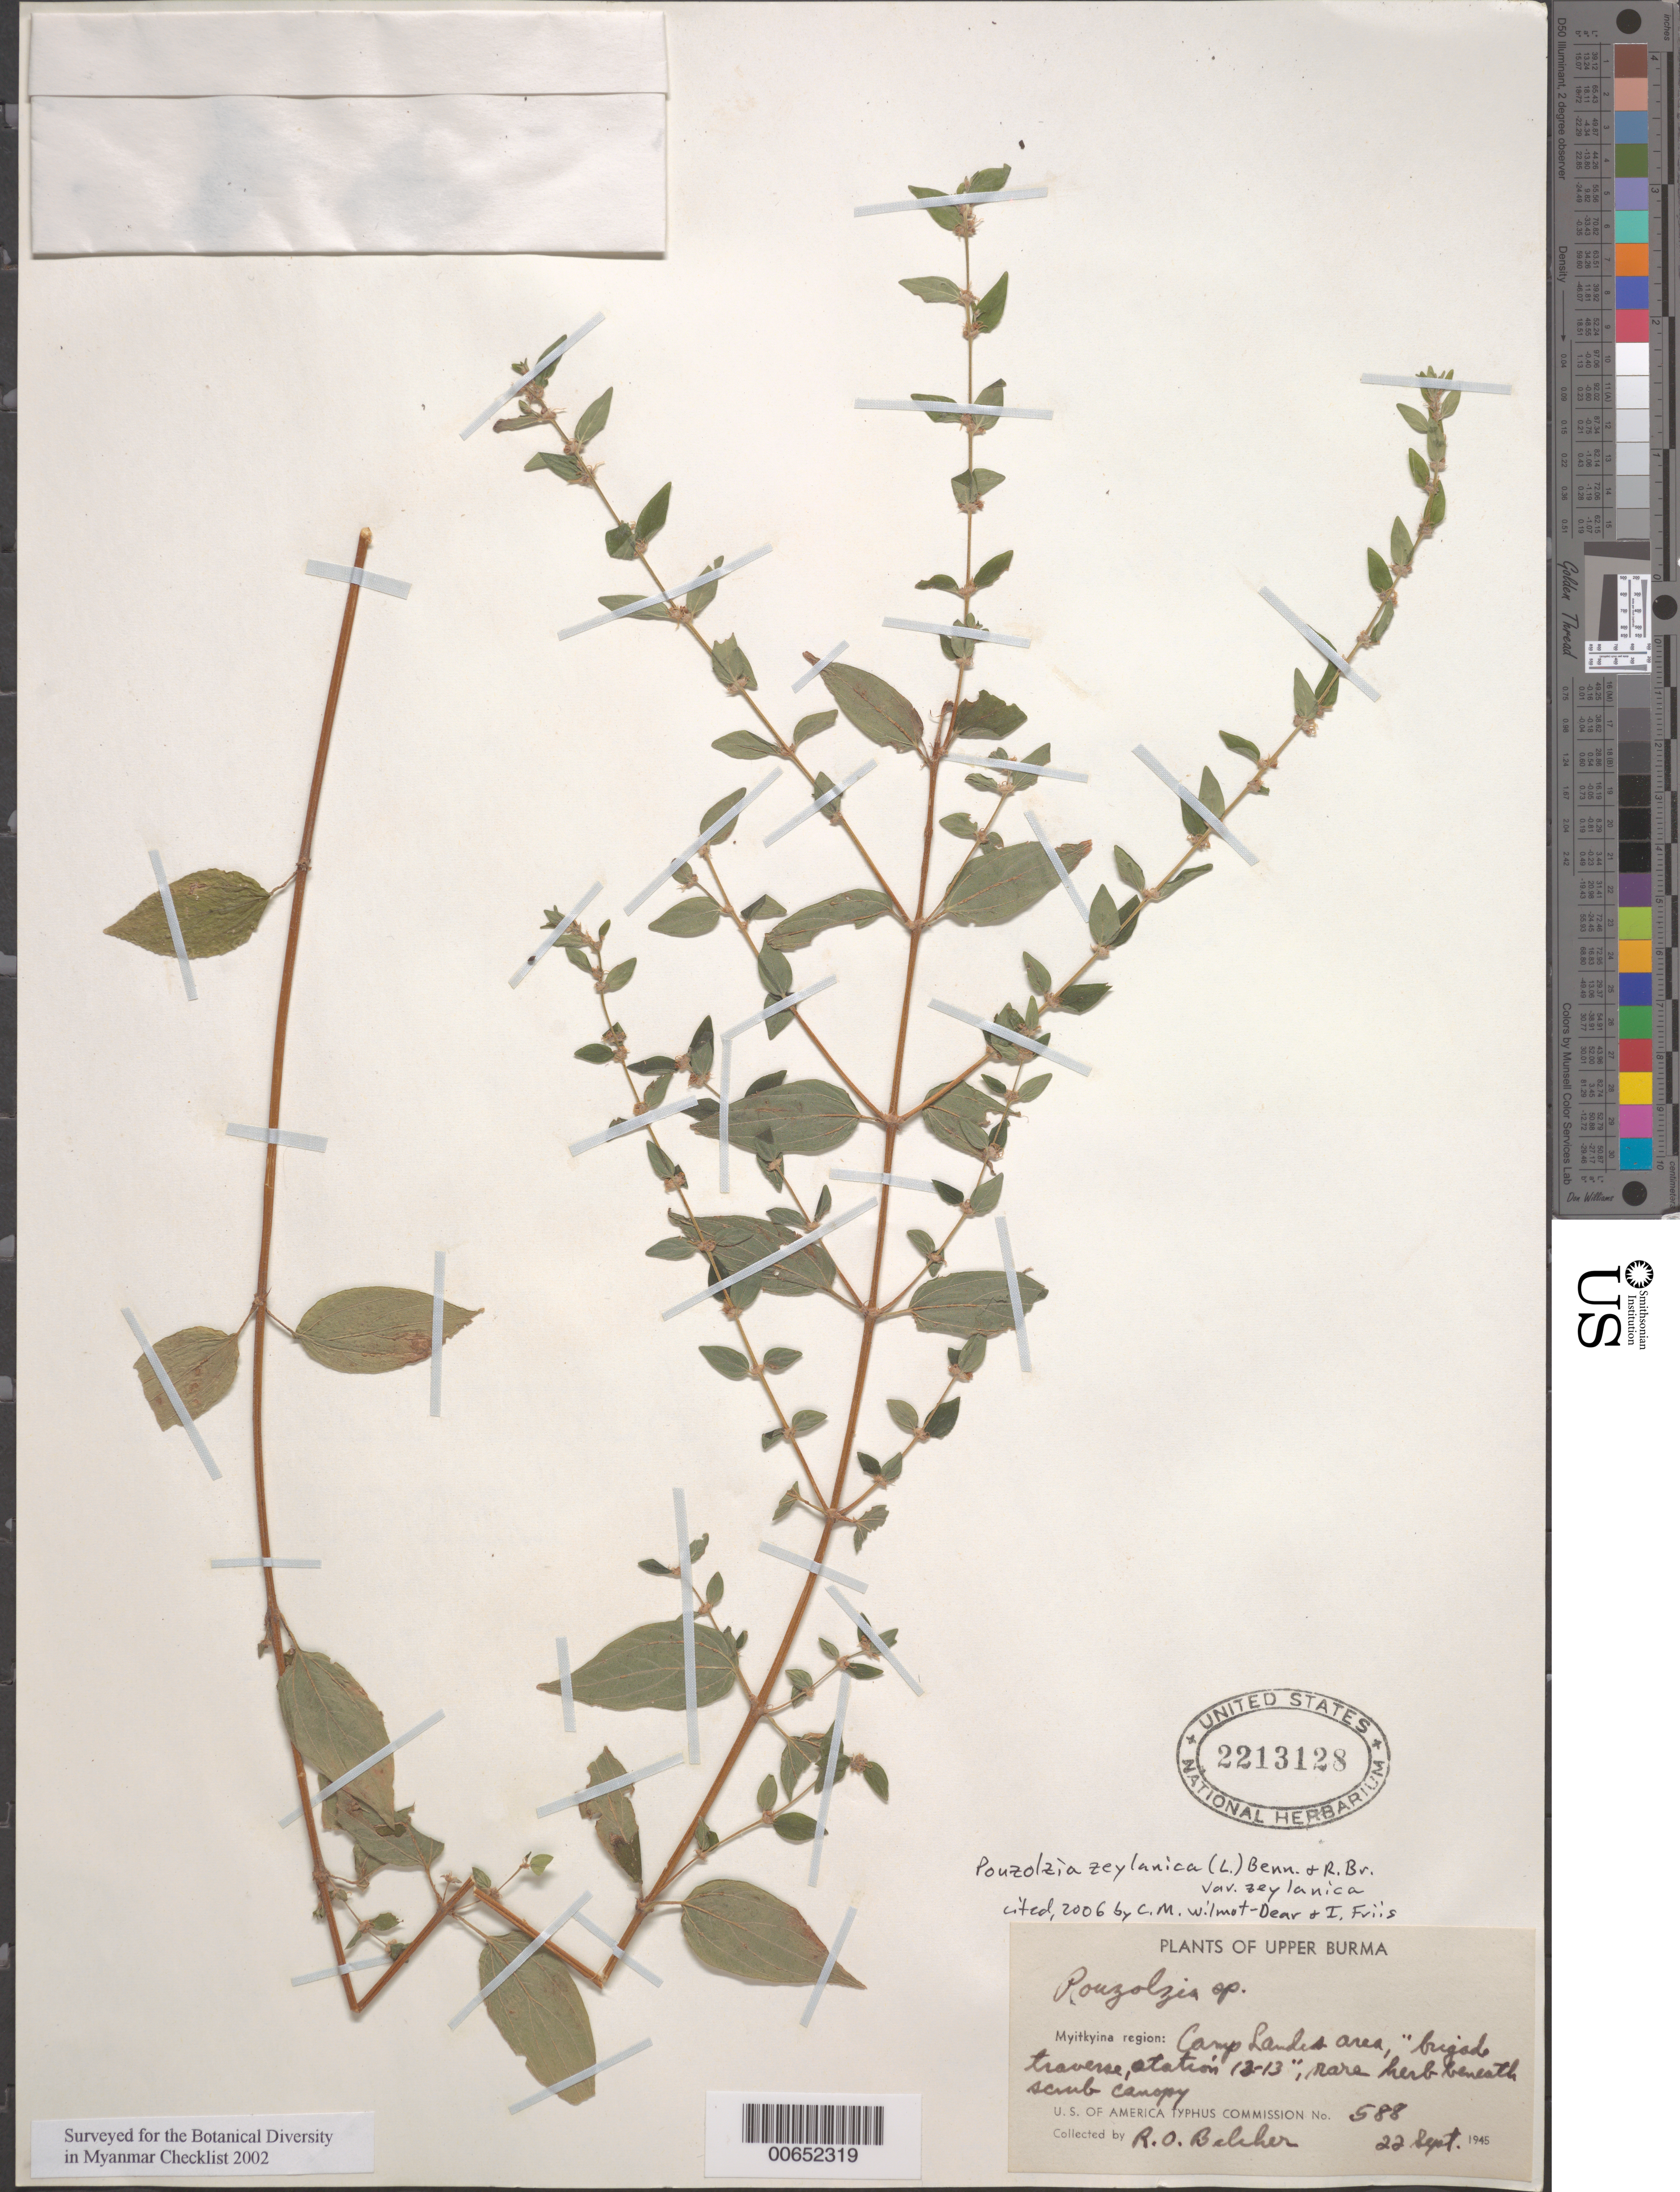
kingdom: Plantae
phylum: Tracheophyta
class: Magnoliopsida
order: Rosales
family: Urticaceae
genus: Pouzolzia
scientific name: Pouzolzia zeylanica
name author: (L.) Benn.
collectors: R. Belcher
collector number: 588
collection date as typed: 22 Sep 1945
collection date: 1945-09-22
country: Myanmar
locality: Myitkyina region, Camp Landes area, "Brigade traverse".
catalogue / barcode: US 2213128